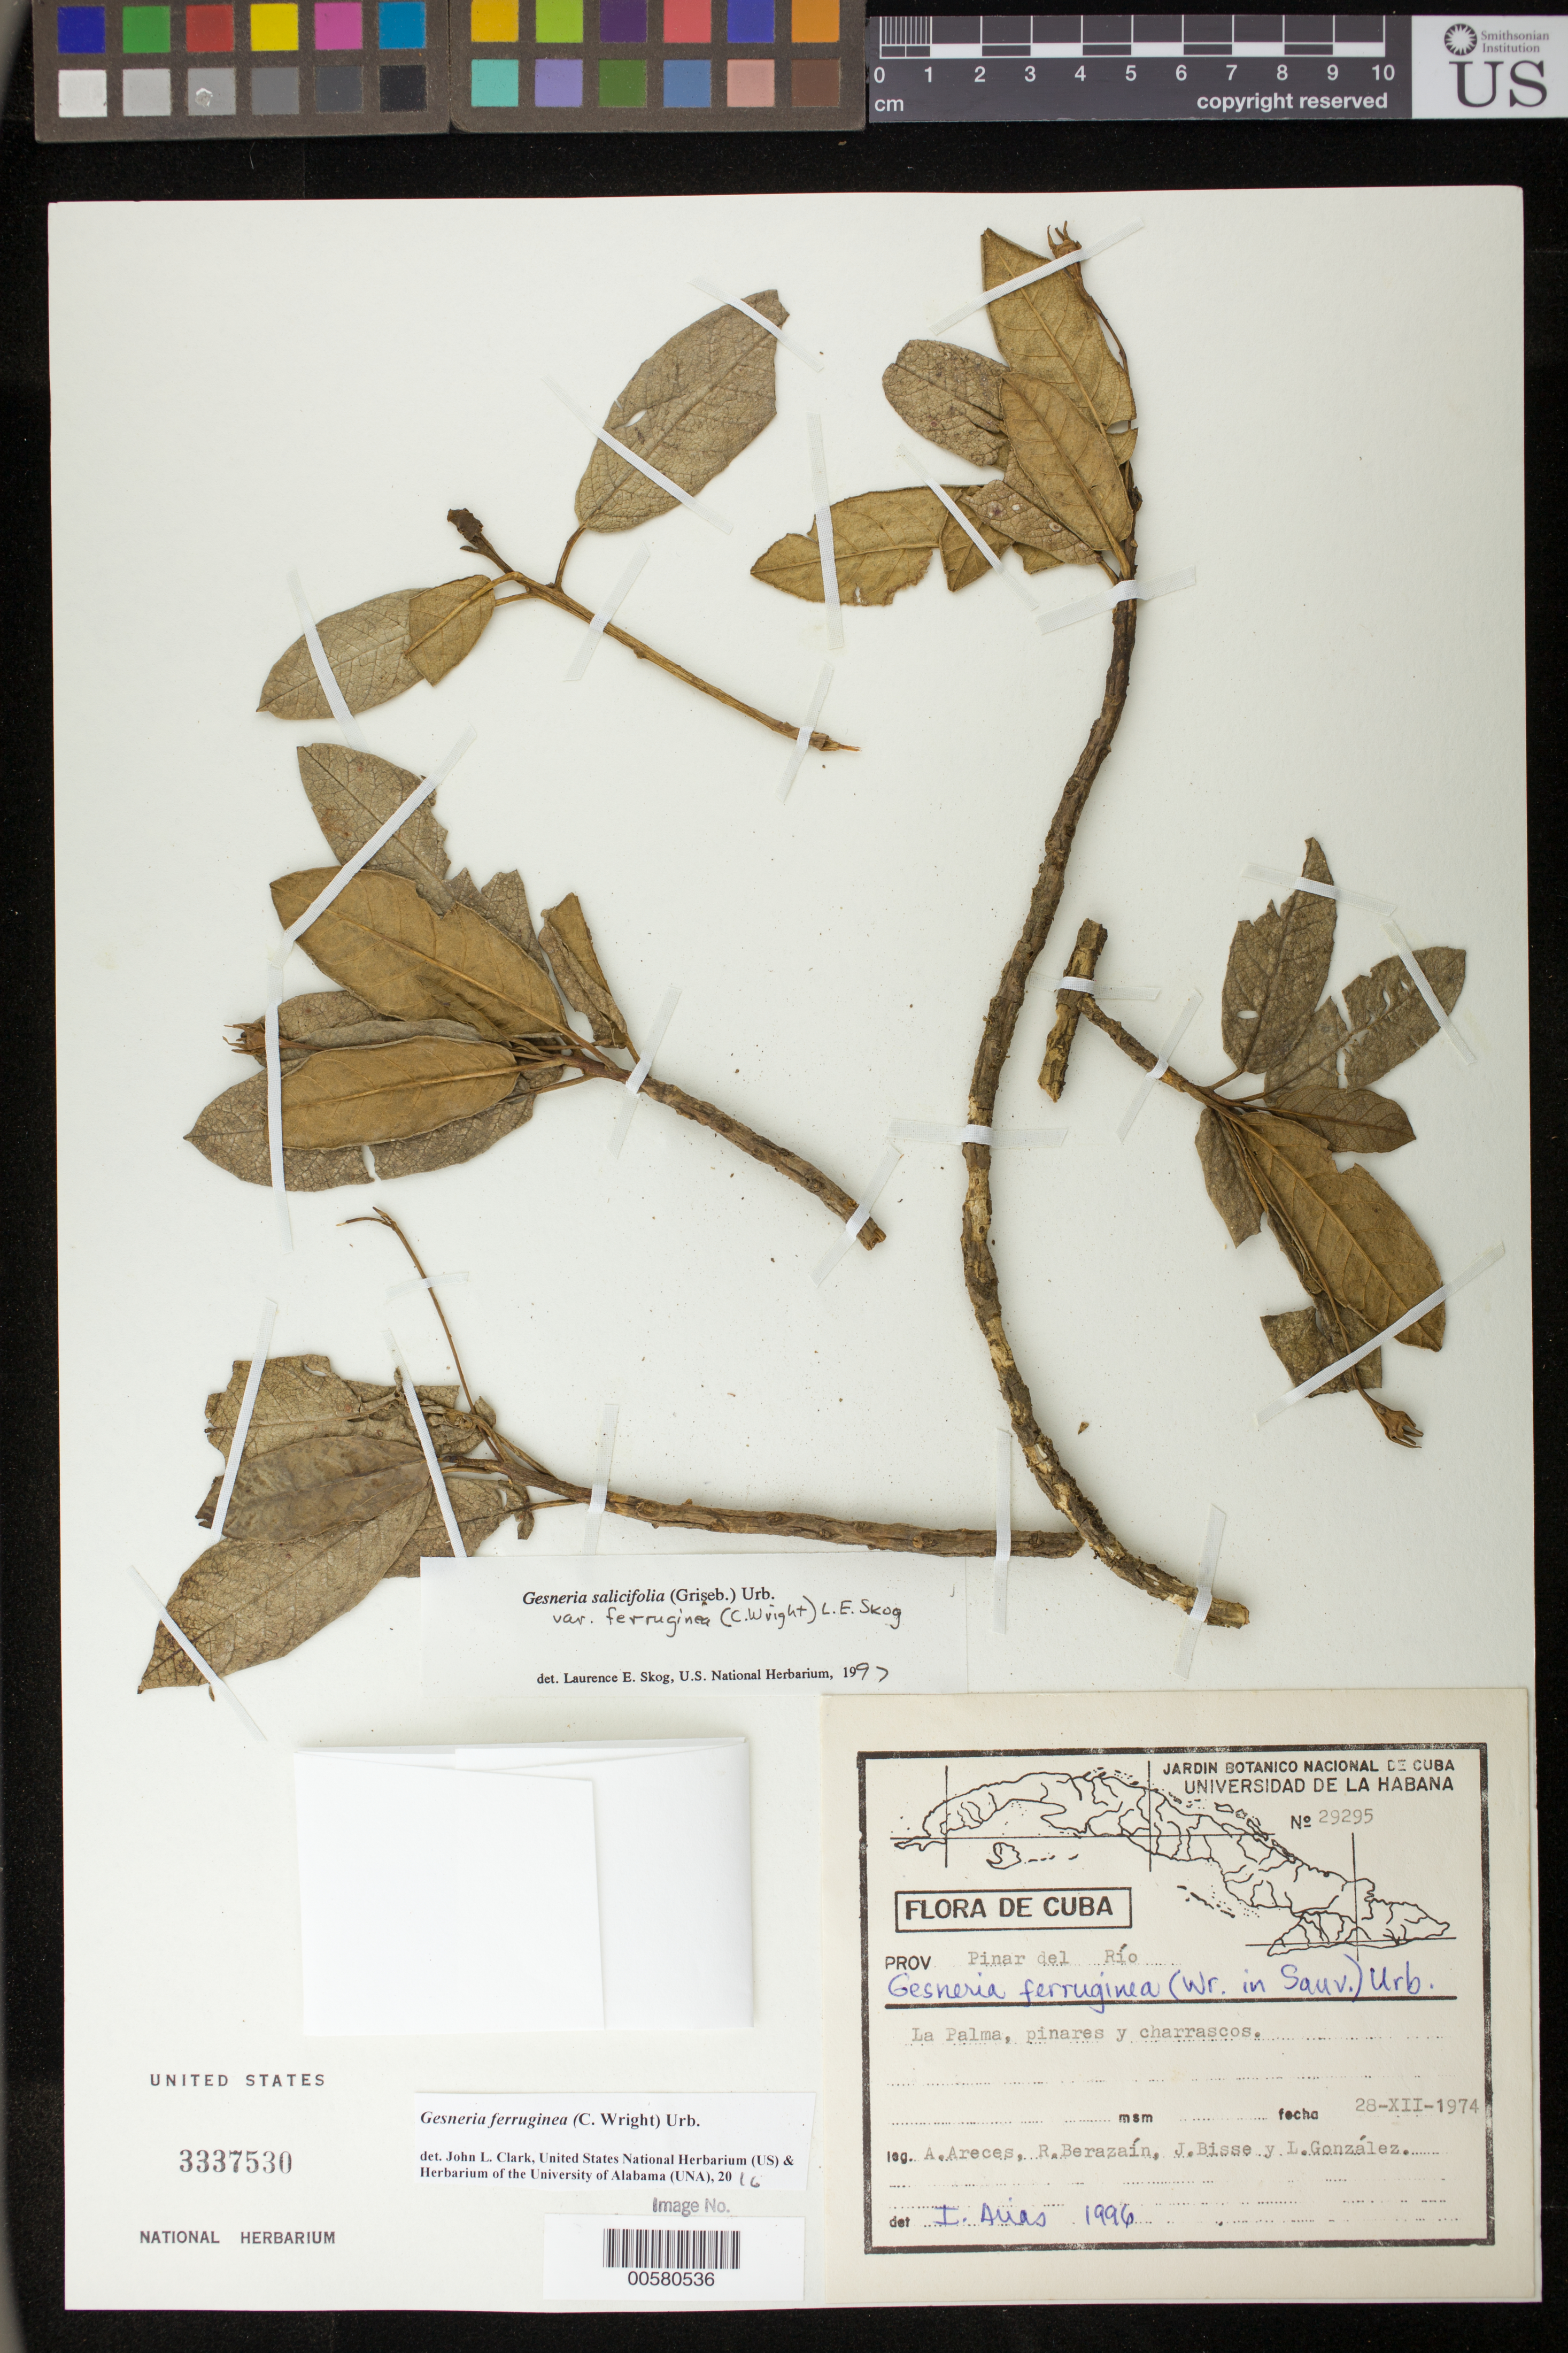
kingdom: Plantae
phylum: Tracheophyta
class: Magnoliopsida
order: Lamiales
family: Gesneriaceae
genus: Gesneria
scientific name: Gesneria ferruginea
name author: (C. Wright in Sauvalle) Urb.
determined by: Clark, J. L., (SEL), The Marie Selby Botanical Garden (UNITED STATES)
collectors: A. Arecas, R. Berazaín, J. Bisse & L. Gonzalez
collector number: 29295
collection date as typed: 28 Dec 1974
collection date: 1974-12-28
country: Cuba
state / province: Pinar del Río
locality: La Palma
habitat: Pinares y charrascos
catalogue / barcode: US 3337530